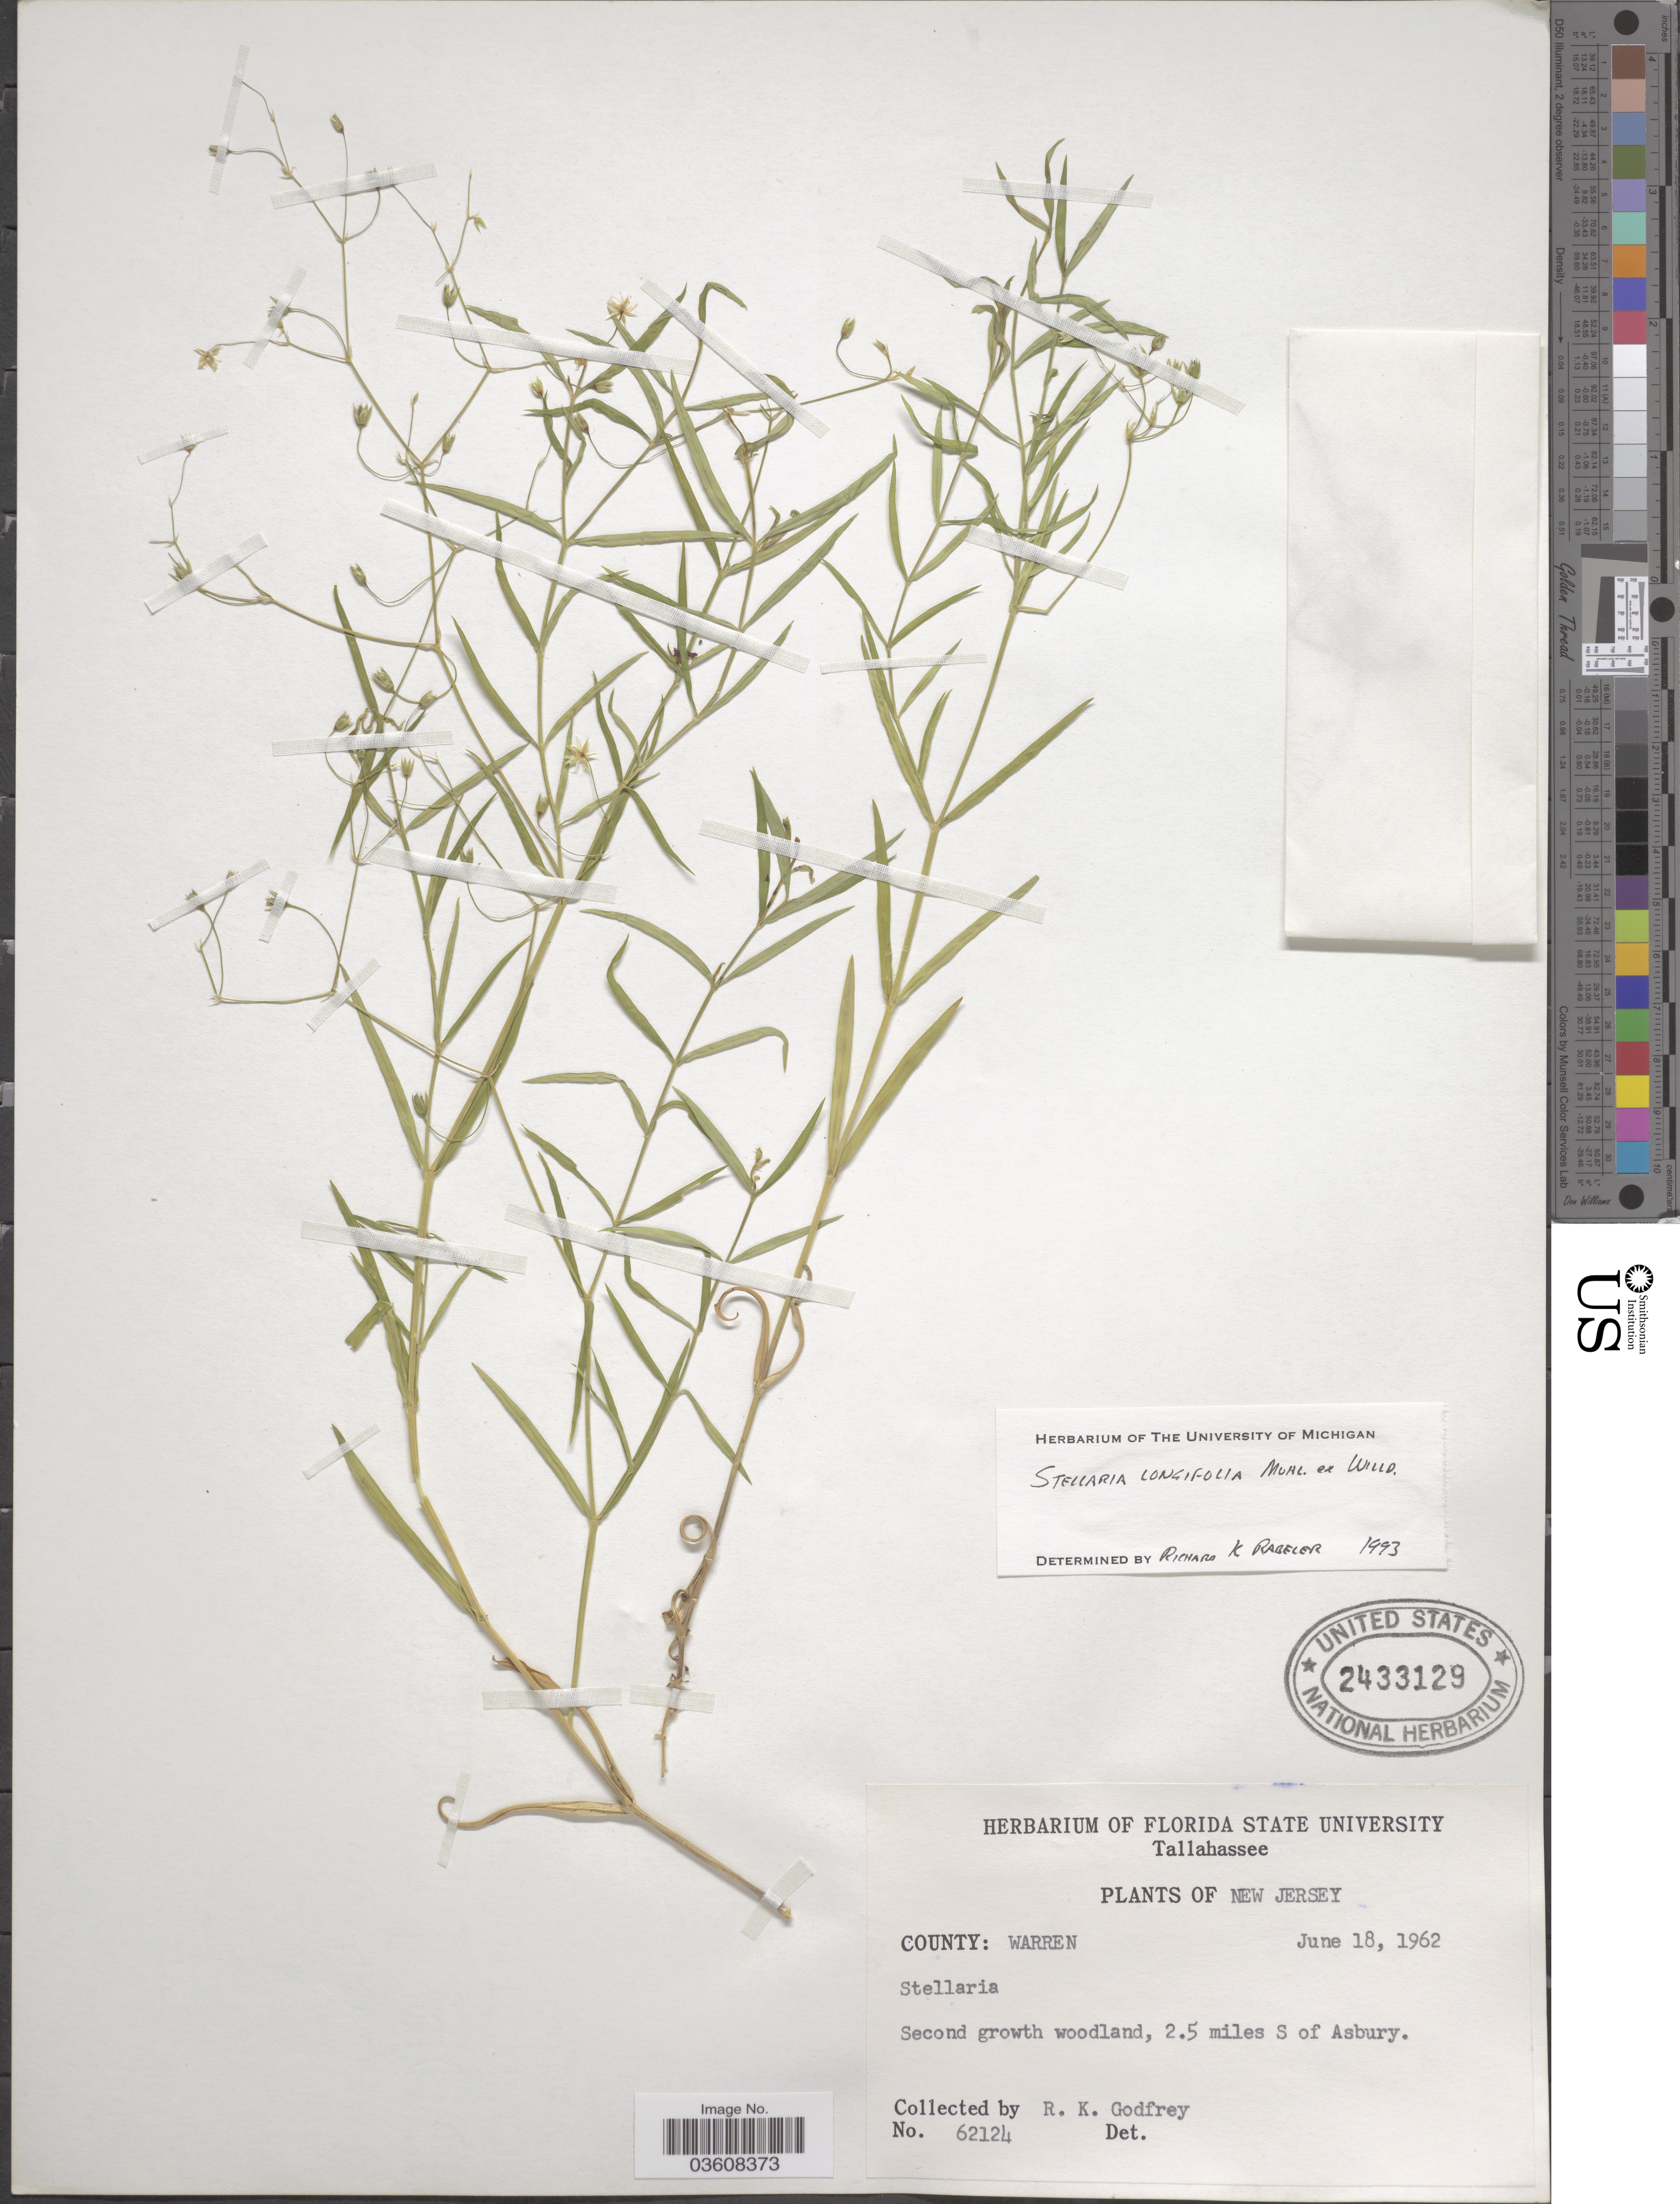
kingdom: Plantae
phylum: Tracheophyta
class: Magnoliopsida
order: Caryophyllales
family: Caryophyllaceae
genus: Stellaria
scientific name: Stellaria longifolia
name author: Muhl. ex Willd.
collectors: R. K. Godfrey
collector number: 62124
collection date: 1962-06-18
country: United States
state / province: New Jersey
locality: County: Warren. 2.5 miles S of Asbury.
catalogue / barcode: US 2433129